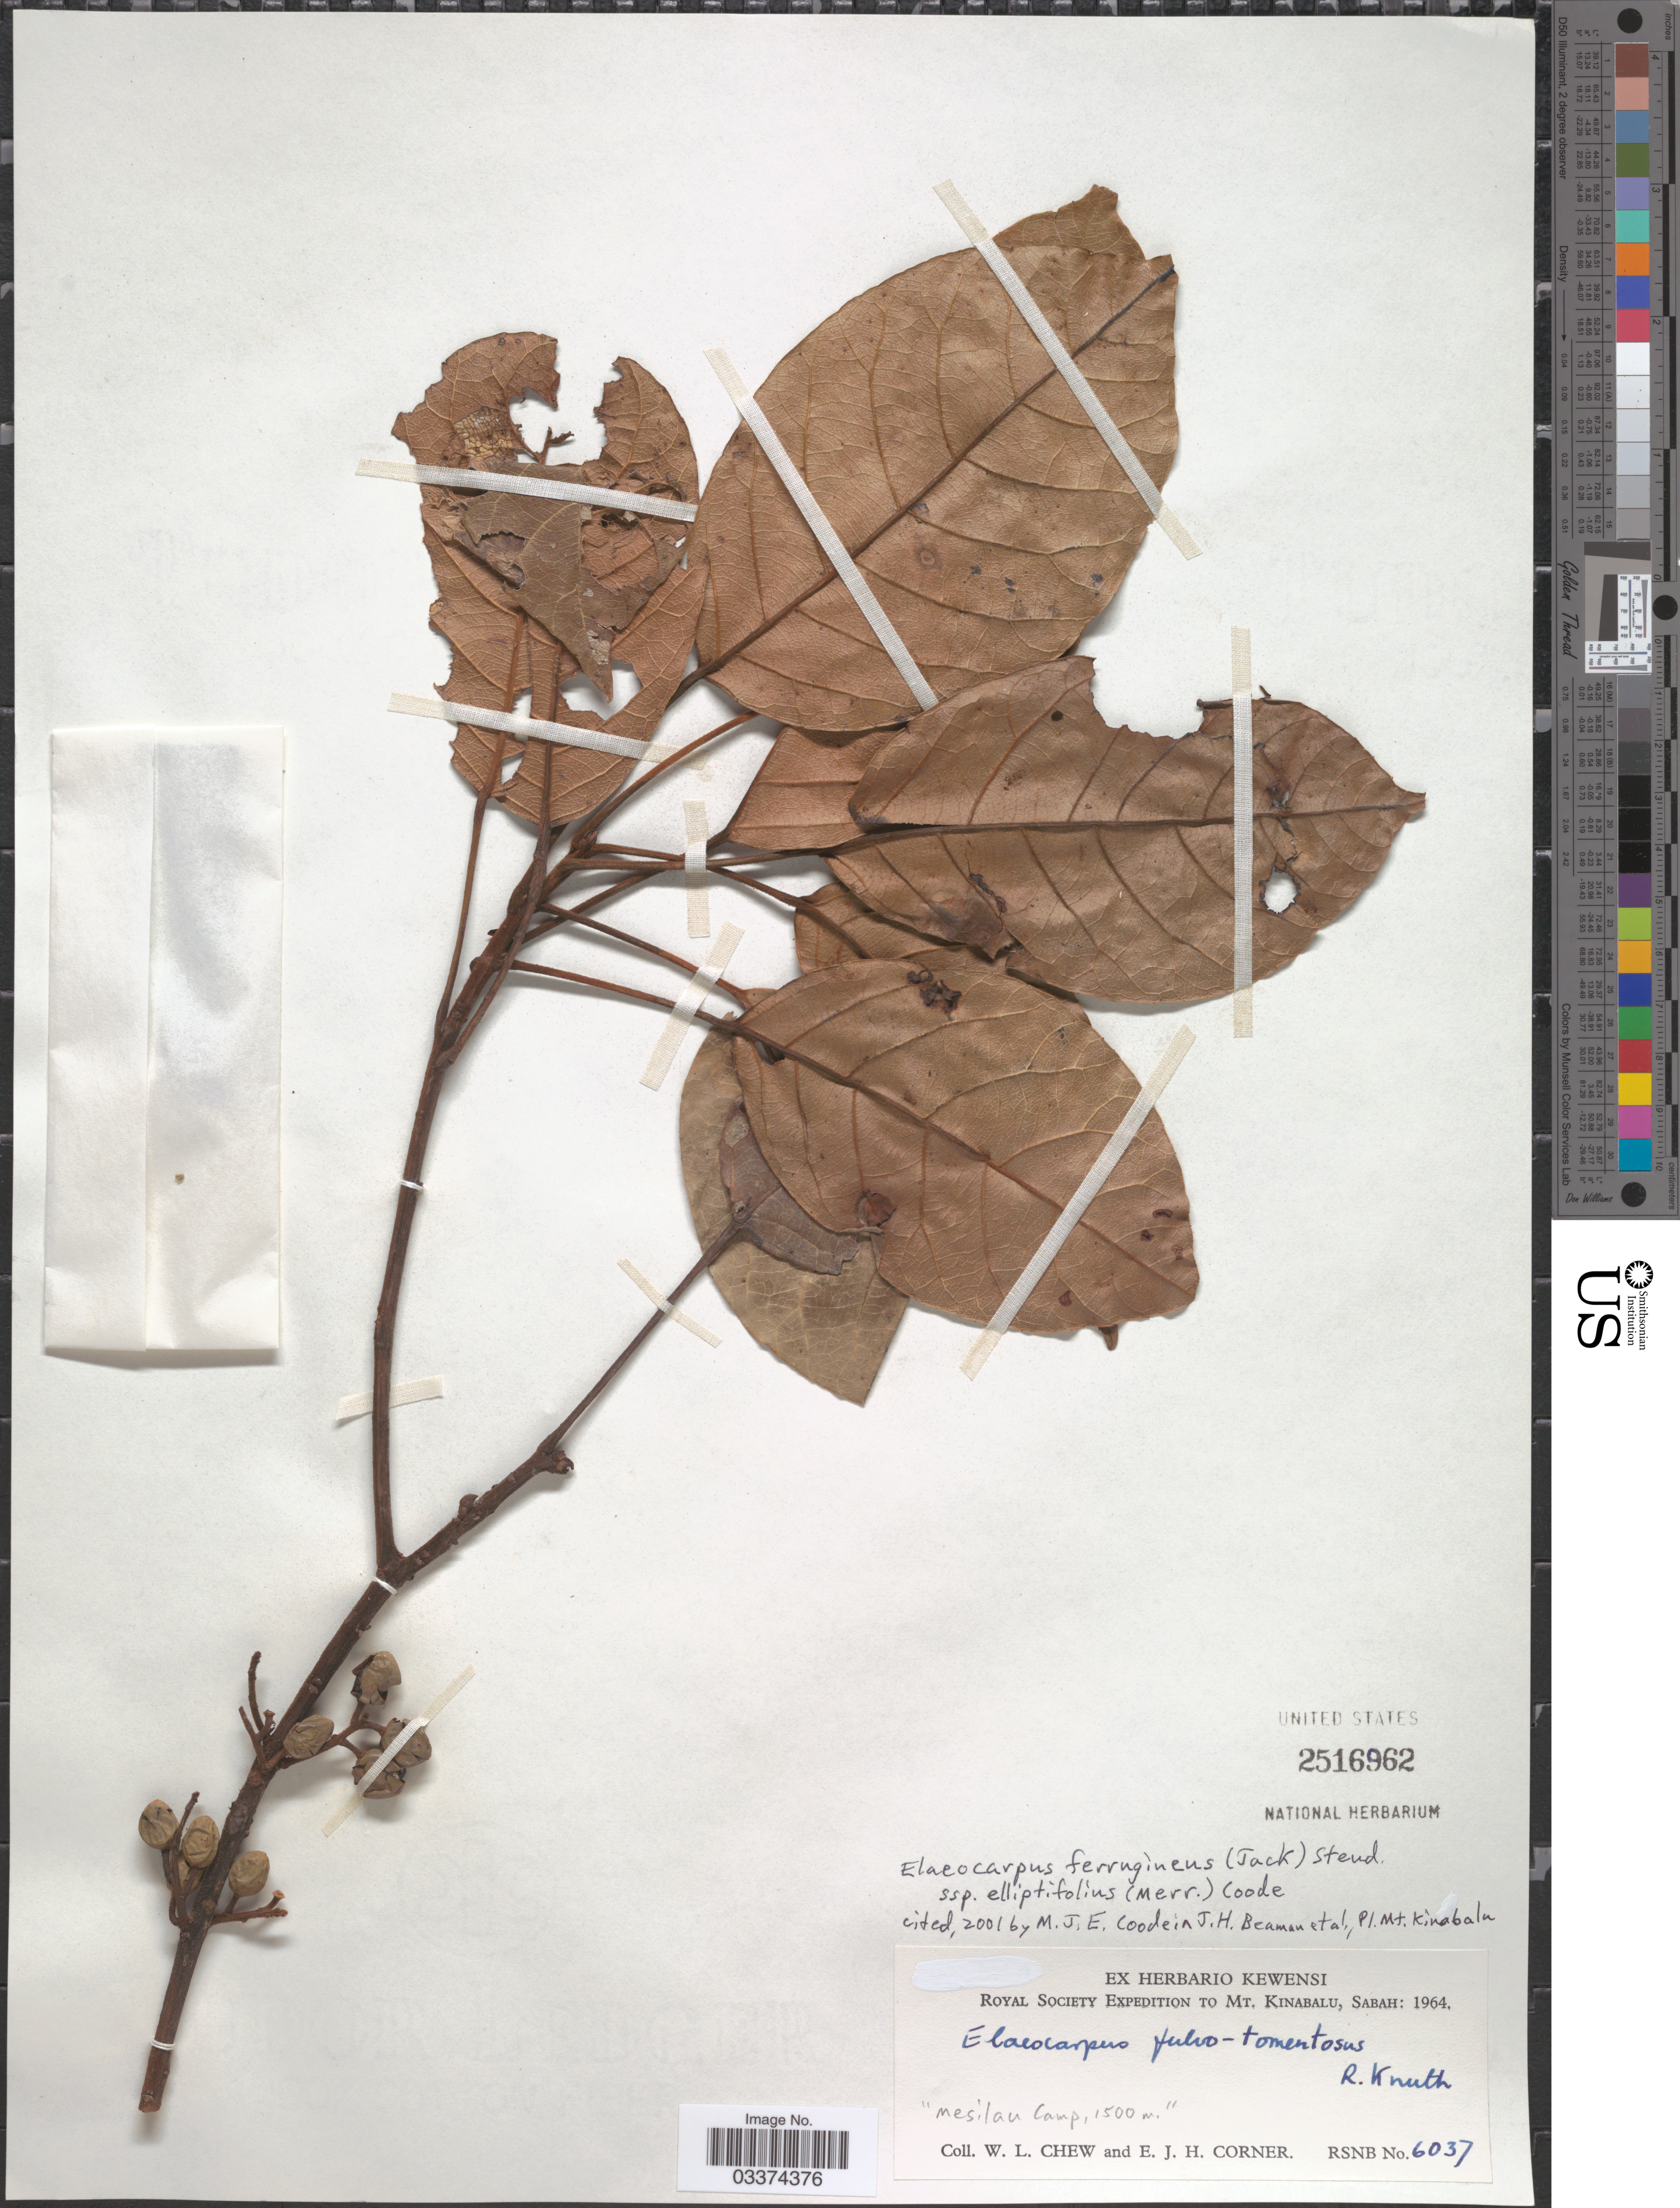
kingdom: Plantae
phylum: Tracheophyta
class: Magnoliopsida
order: Oxalidales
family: Elaeocarpaceae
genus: Elaeocarpus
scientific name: Elaeocarpus ferrugineus subsp. elliptifolius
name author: (Merr.) Coode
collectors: W. Chew & E. Corner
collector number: RSNB6037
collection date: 1964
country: Malaysia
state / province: Sabah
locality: Mt. Kinabalu, "Mesilau Camp".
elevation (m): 1500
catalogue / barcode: US 2516962